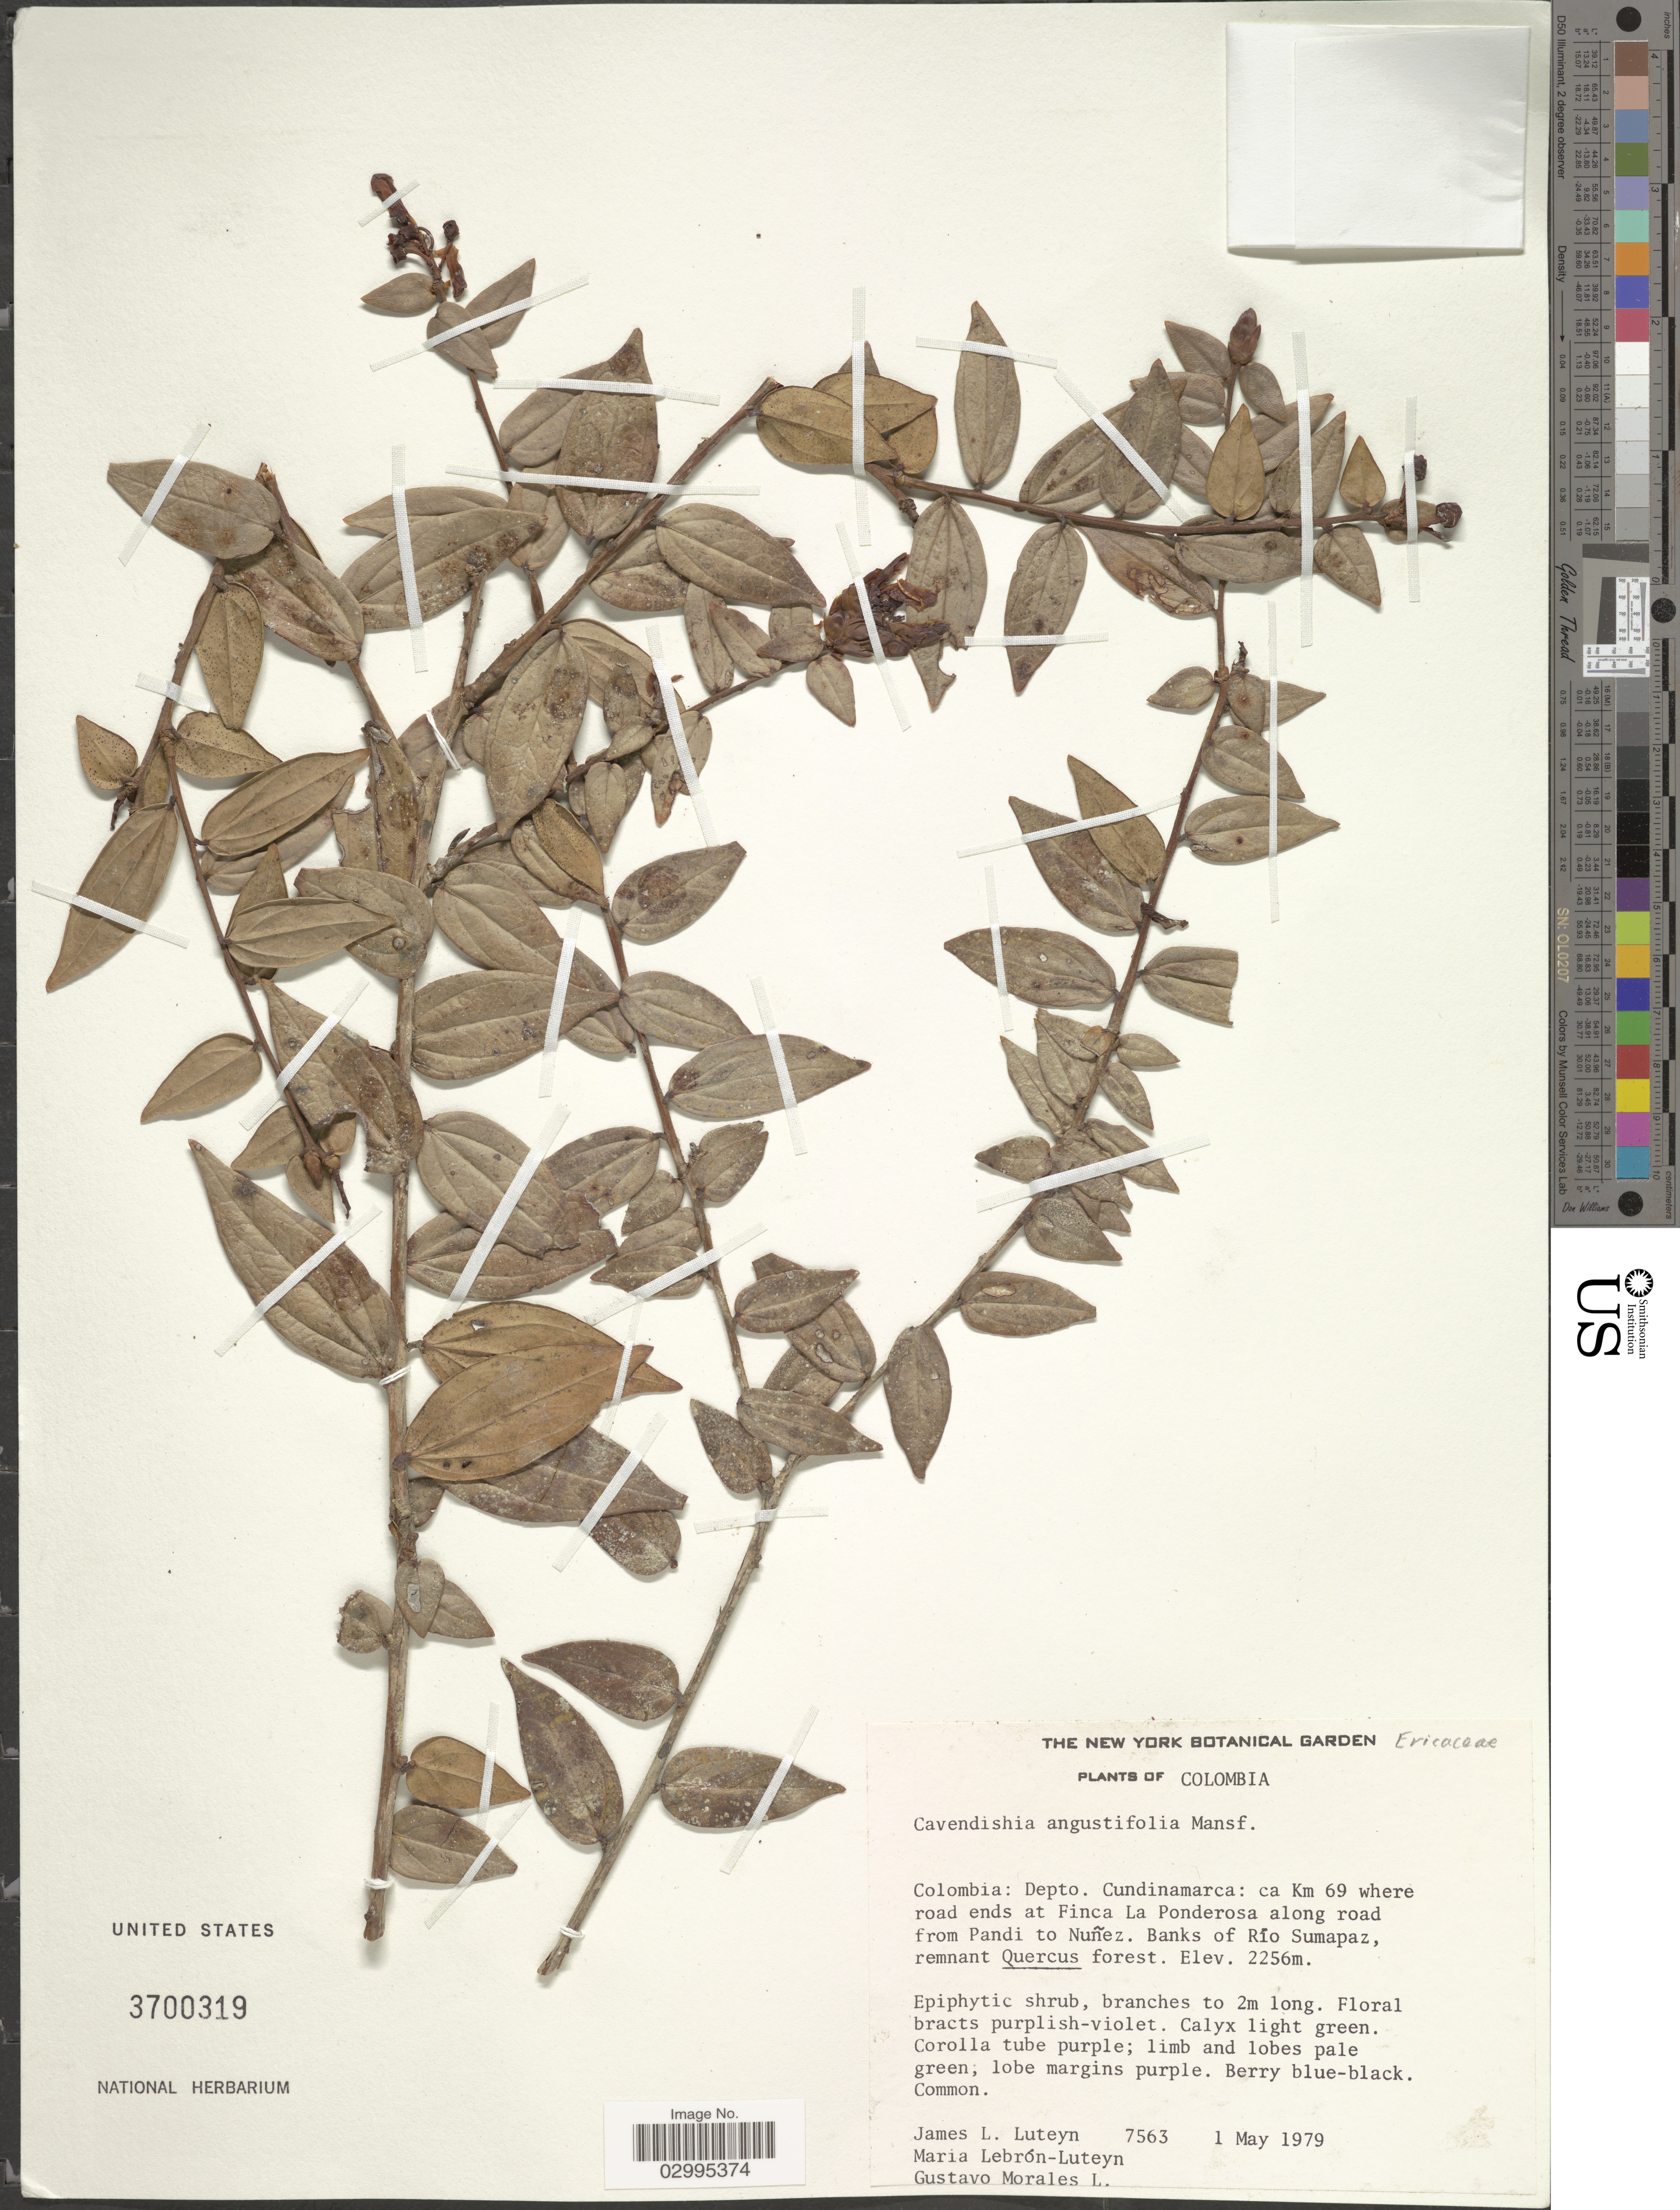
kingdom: Plantae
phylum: Tracheophyta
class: Magnoliopsida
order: Ericales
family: Ericaceae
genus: Cavendishia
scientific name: Cavendishia angustifolia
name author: Mansf.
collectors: J. L. Luteyn, M. L. Lebrón-Luteyn & G. Morales L.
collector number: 7563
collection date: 1979-05-01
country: Colombia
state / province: Cundinamarca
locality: Depto. Cundinamarca: ca Km 69 where road ends at Finca La Ponderosa along road from Pandi to Nuñez. Banks of Río Sumapaz.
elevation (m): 2256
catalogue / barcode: US 3700319